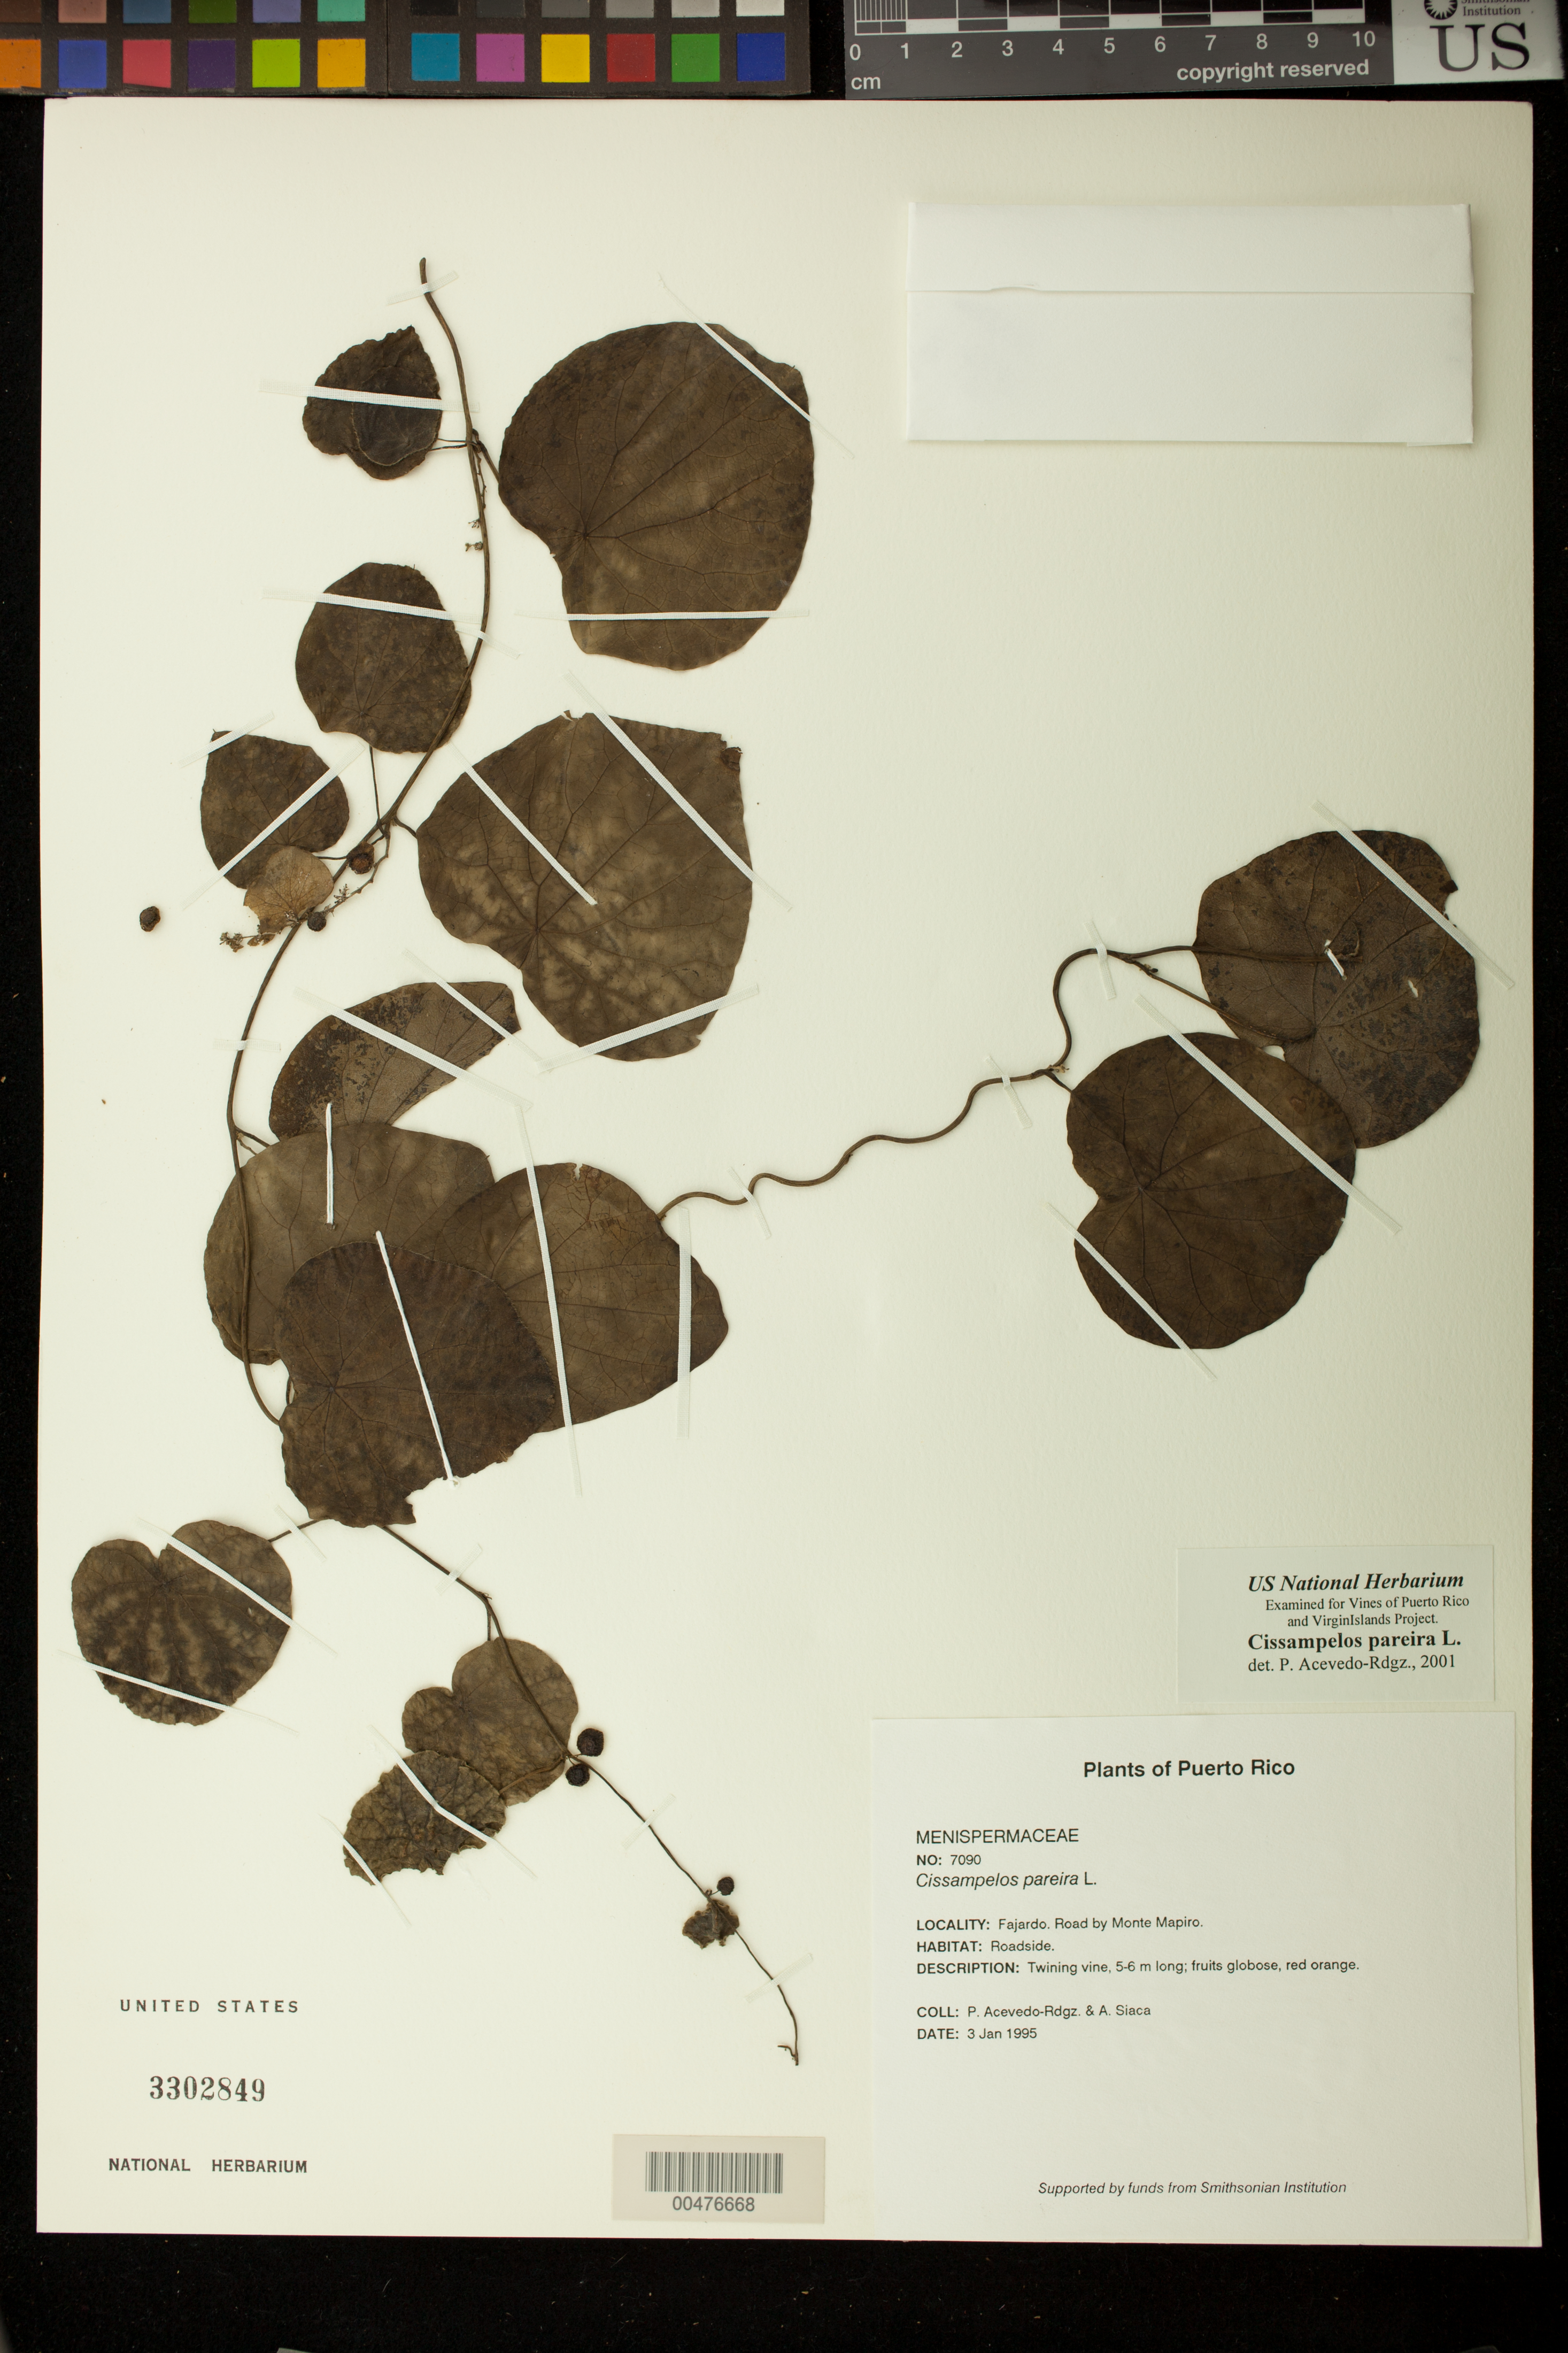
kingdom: Plantae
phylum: Tracheophyta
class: Magnoliopsida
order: Ranunculales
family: Menispermaceae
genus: Cissampelos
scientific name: Cissampelos pareira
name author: L.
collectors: P. Acevedo-Rodr. & A. Siaca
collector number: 7090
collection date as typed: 03 Jan 1995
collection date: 1995-01-03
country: Puerto Rico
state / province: Fajardo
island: Puerto Rico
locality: Fajardo; Road by Monte Mapiro.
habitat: Roadside.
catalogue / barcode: US 3302849